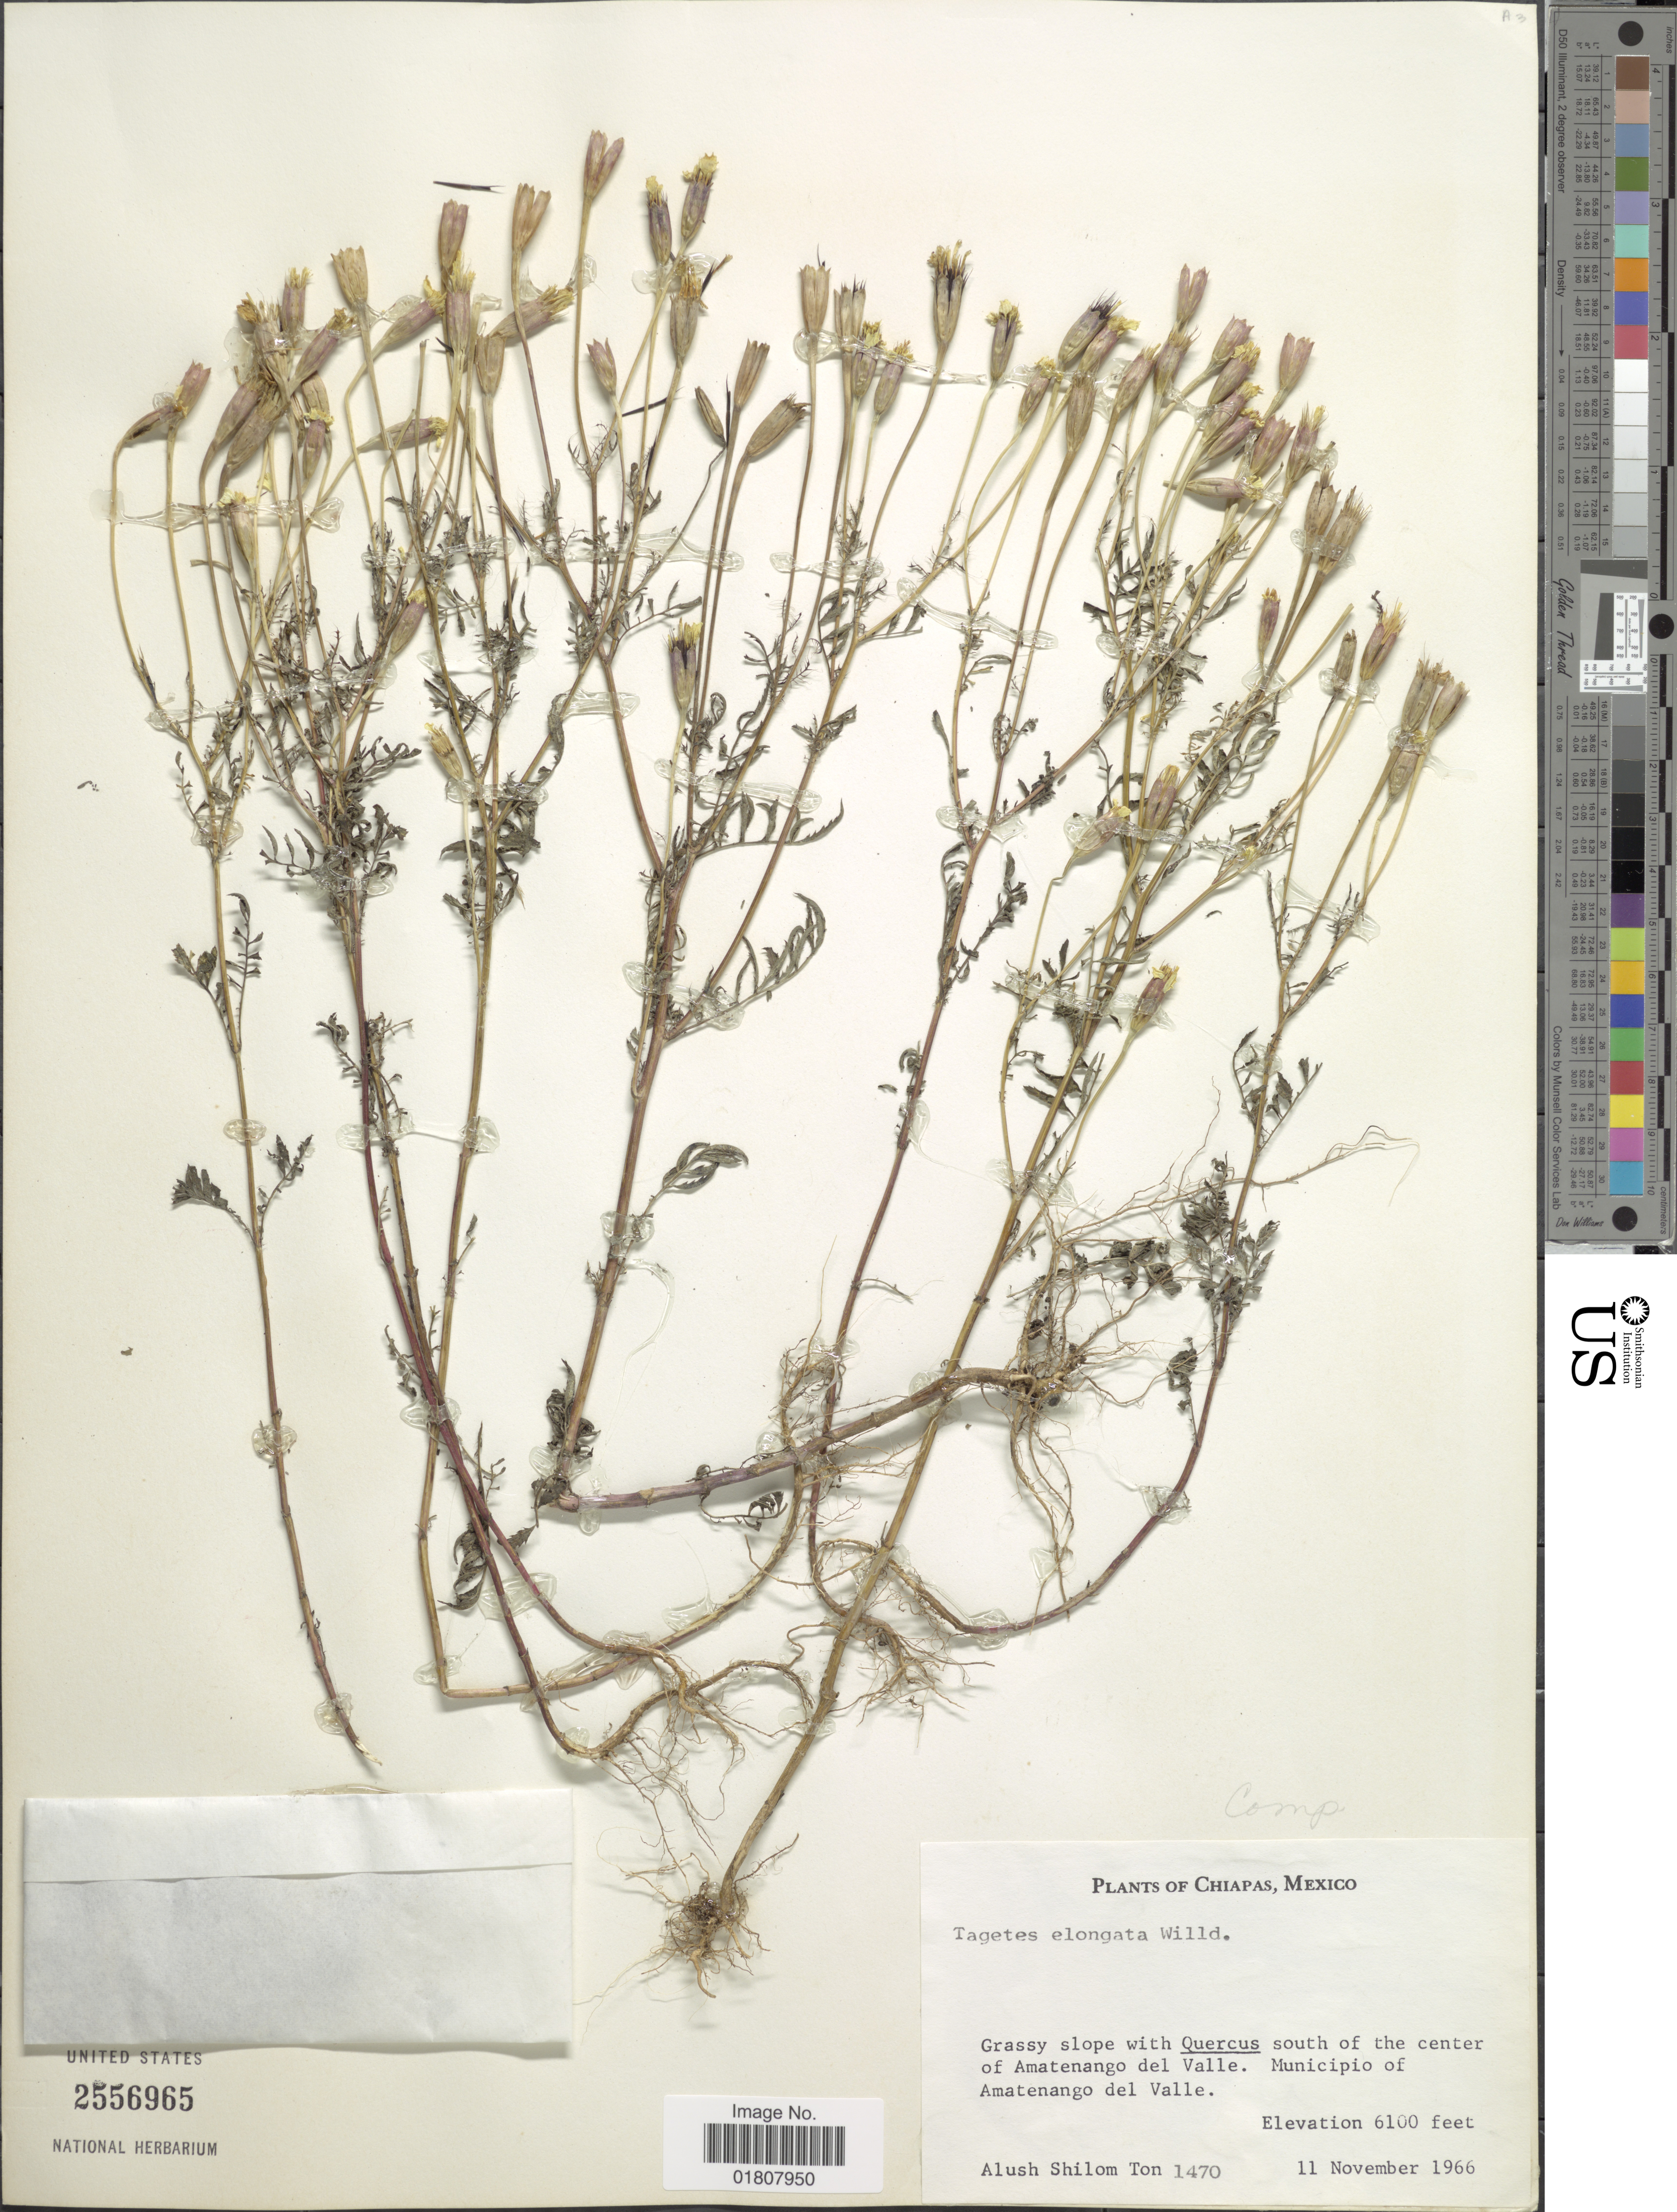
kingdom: Plantae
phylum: Tracheophyta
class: Magnoliopsida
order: Asterales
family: Asteraceae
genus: Tagetes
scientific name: Tagetes elongata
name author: Willd.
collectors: A. M. Ton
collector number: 1470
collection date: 1966-11-11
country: Mexico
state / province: Chiapas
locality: South of the center of Amatenango del Valle, Municipio of Amatenango del Valle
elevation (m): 1859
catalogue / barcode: US 2556965